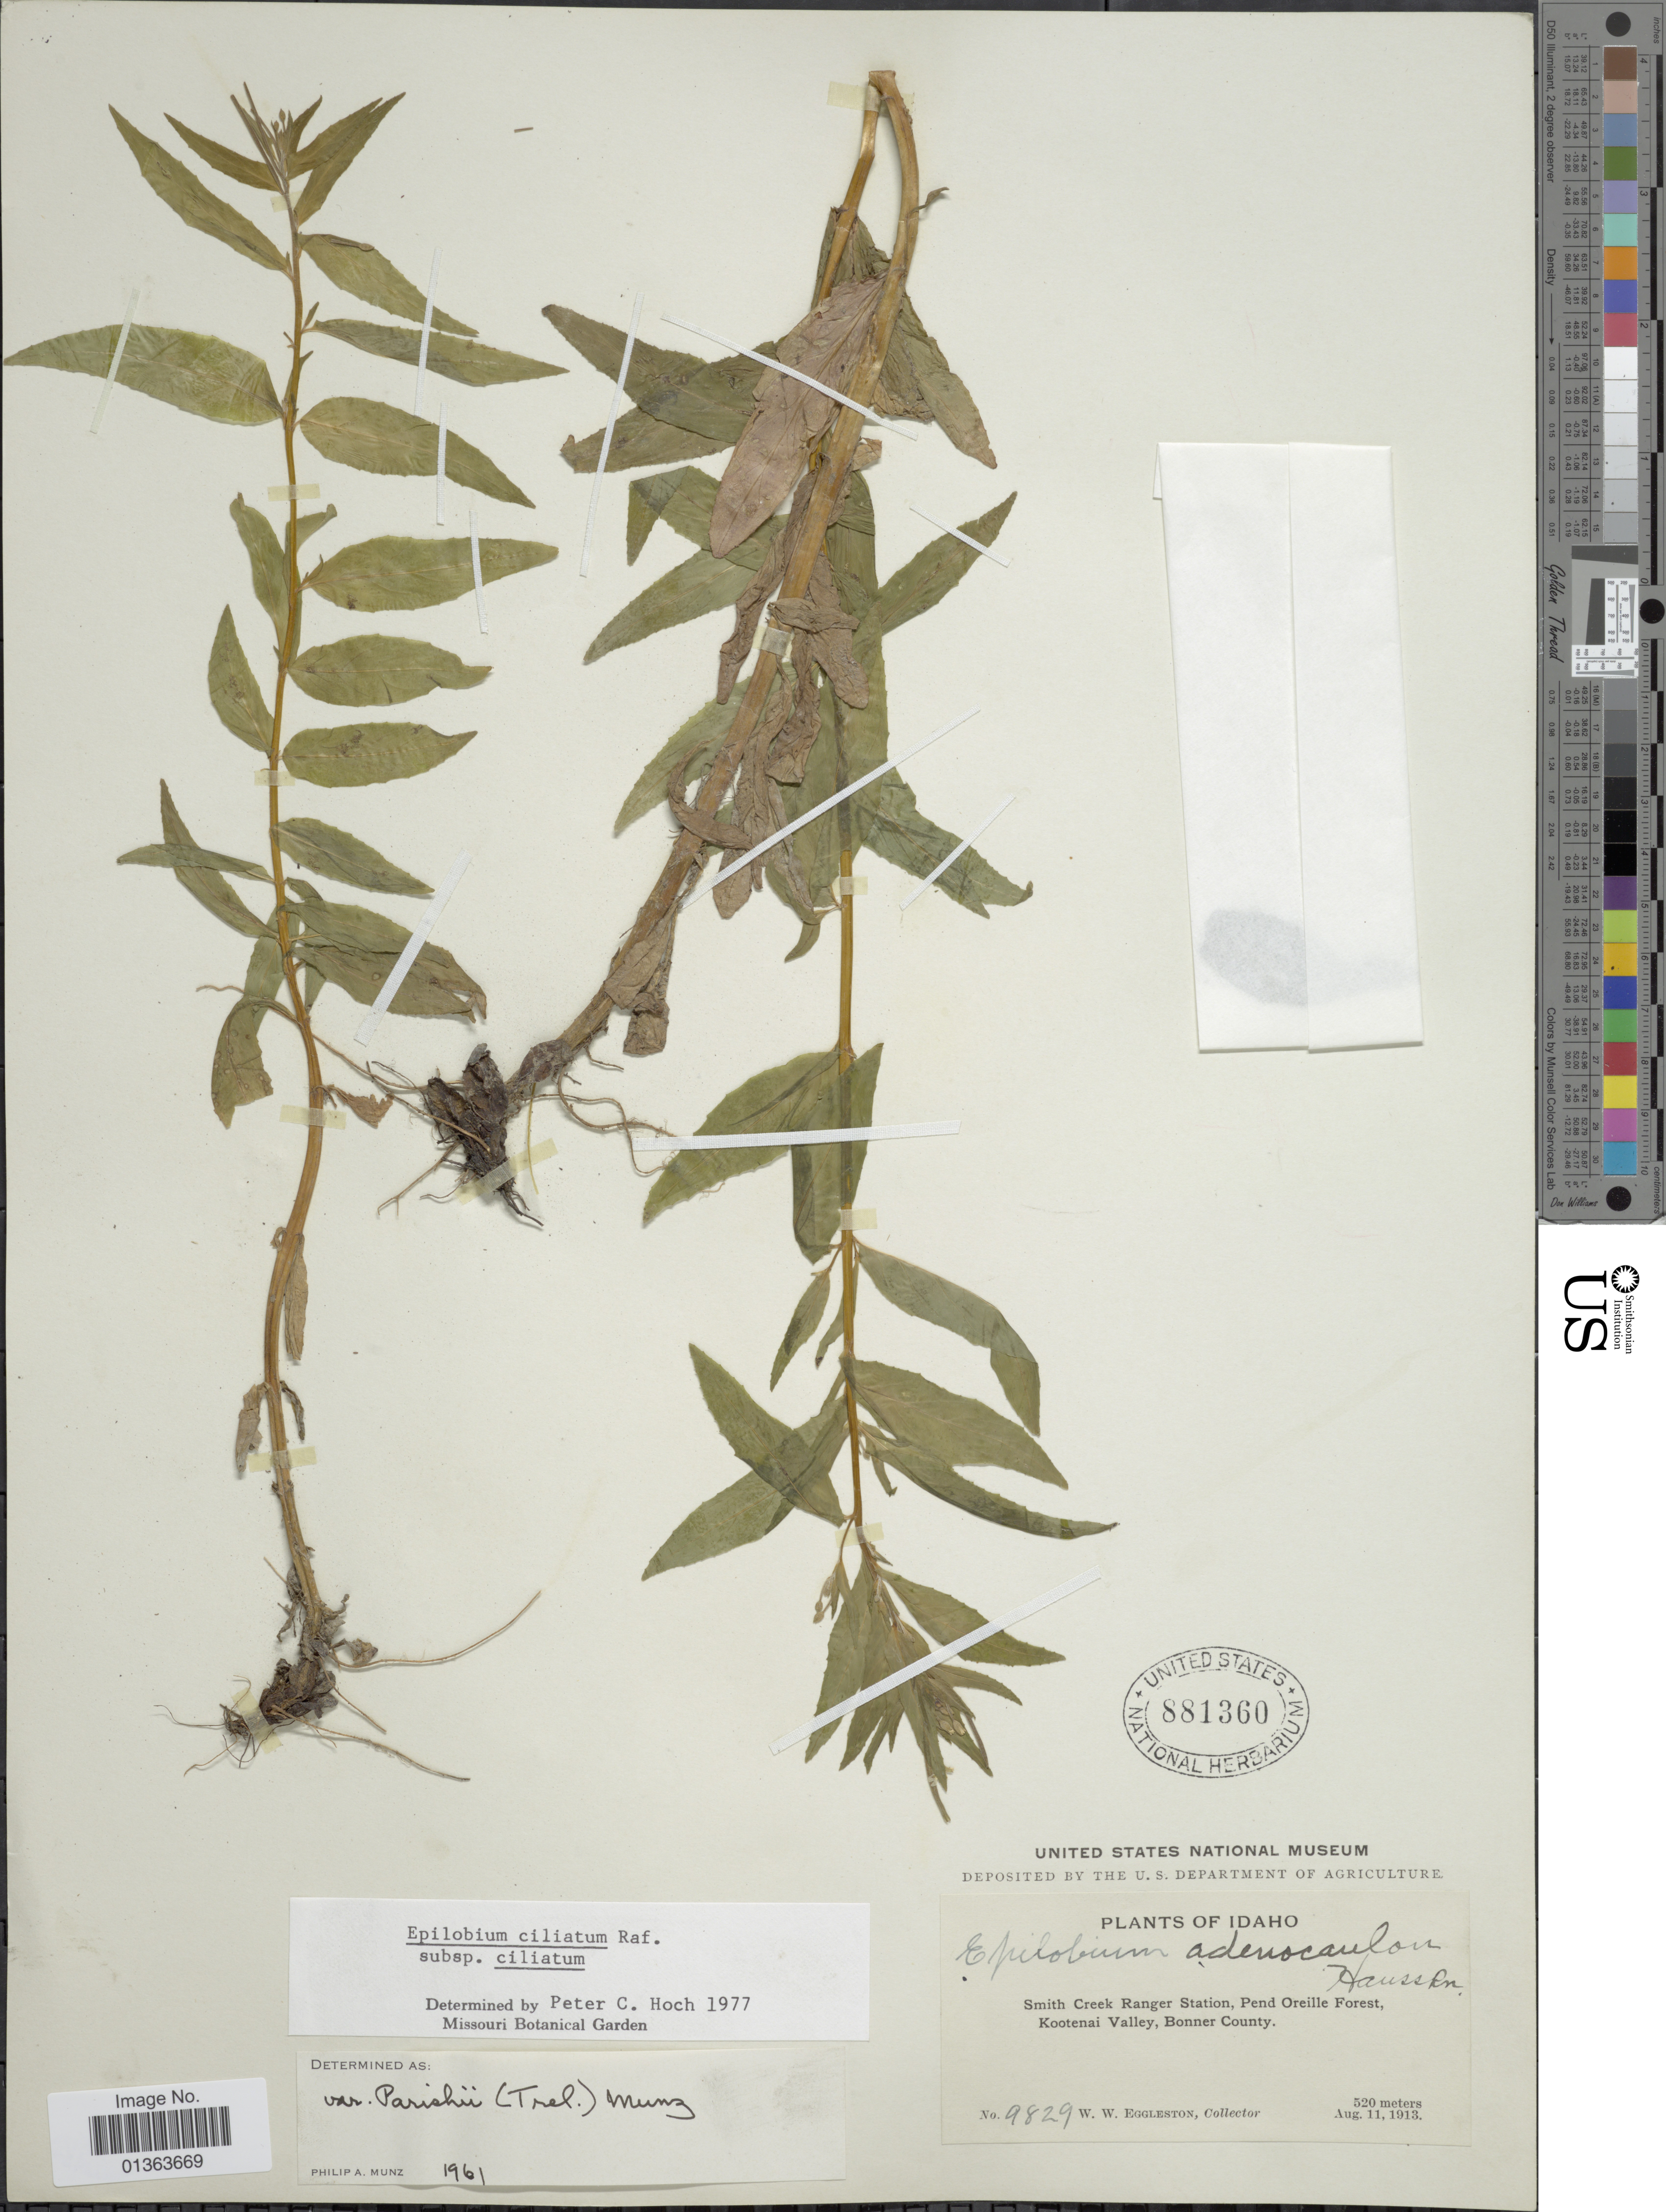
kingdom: Plantae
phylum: Tracheophyta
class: Magnoliopsida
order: Myrtales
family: Onagraceae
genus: Epilobium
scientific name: Epilobium ciliatum subsp. ciliatum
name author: Raf.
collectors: W. W. Eggleston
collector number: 9829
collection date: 1913-08-11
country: United States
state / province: Idaho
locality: Smith Creek Ranger Station, Pend Oreille Forest, Kootenai Valley, Bonner County.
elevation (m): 520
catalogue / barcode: US 881360